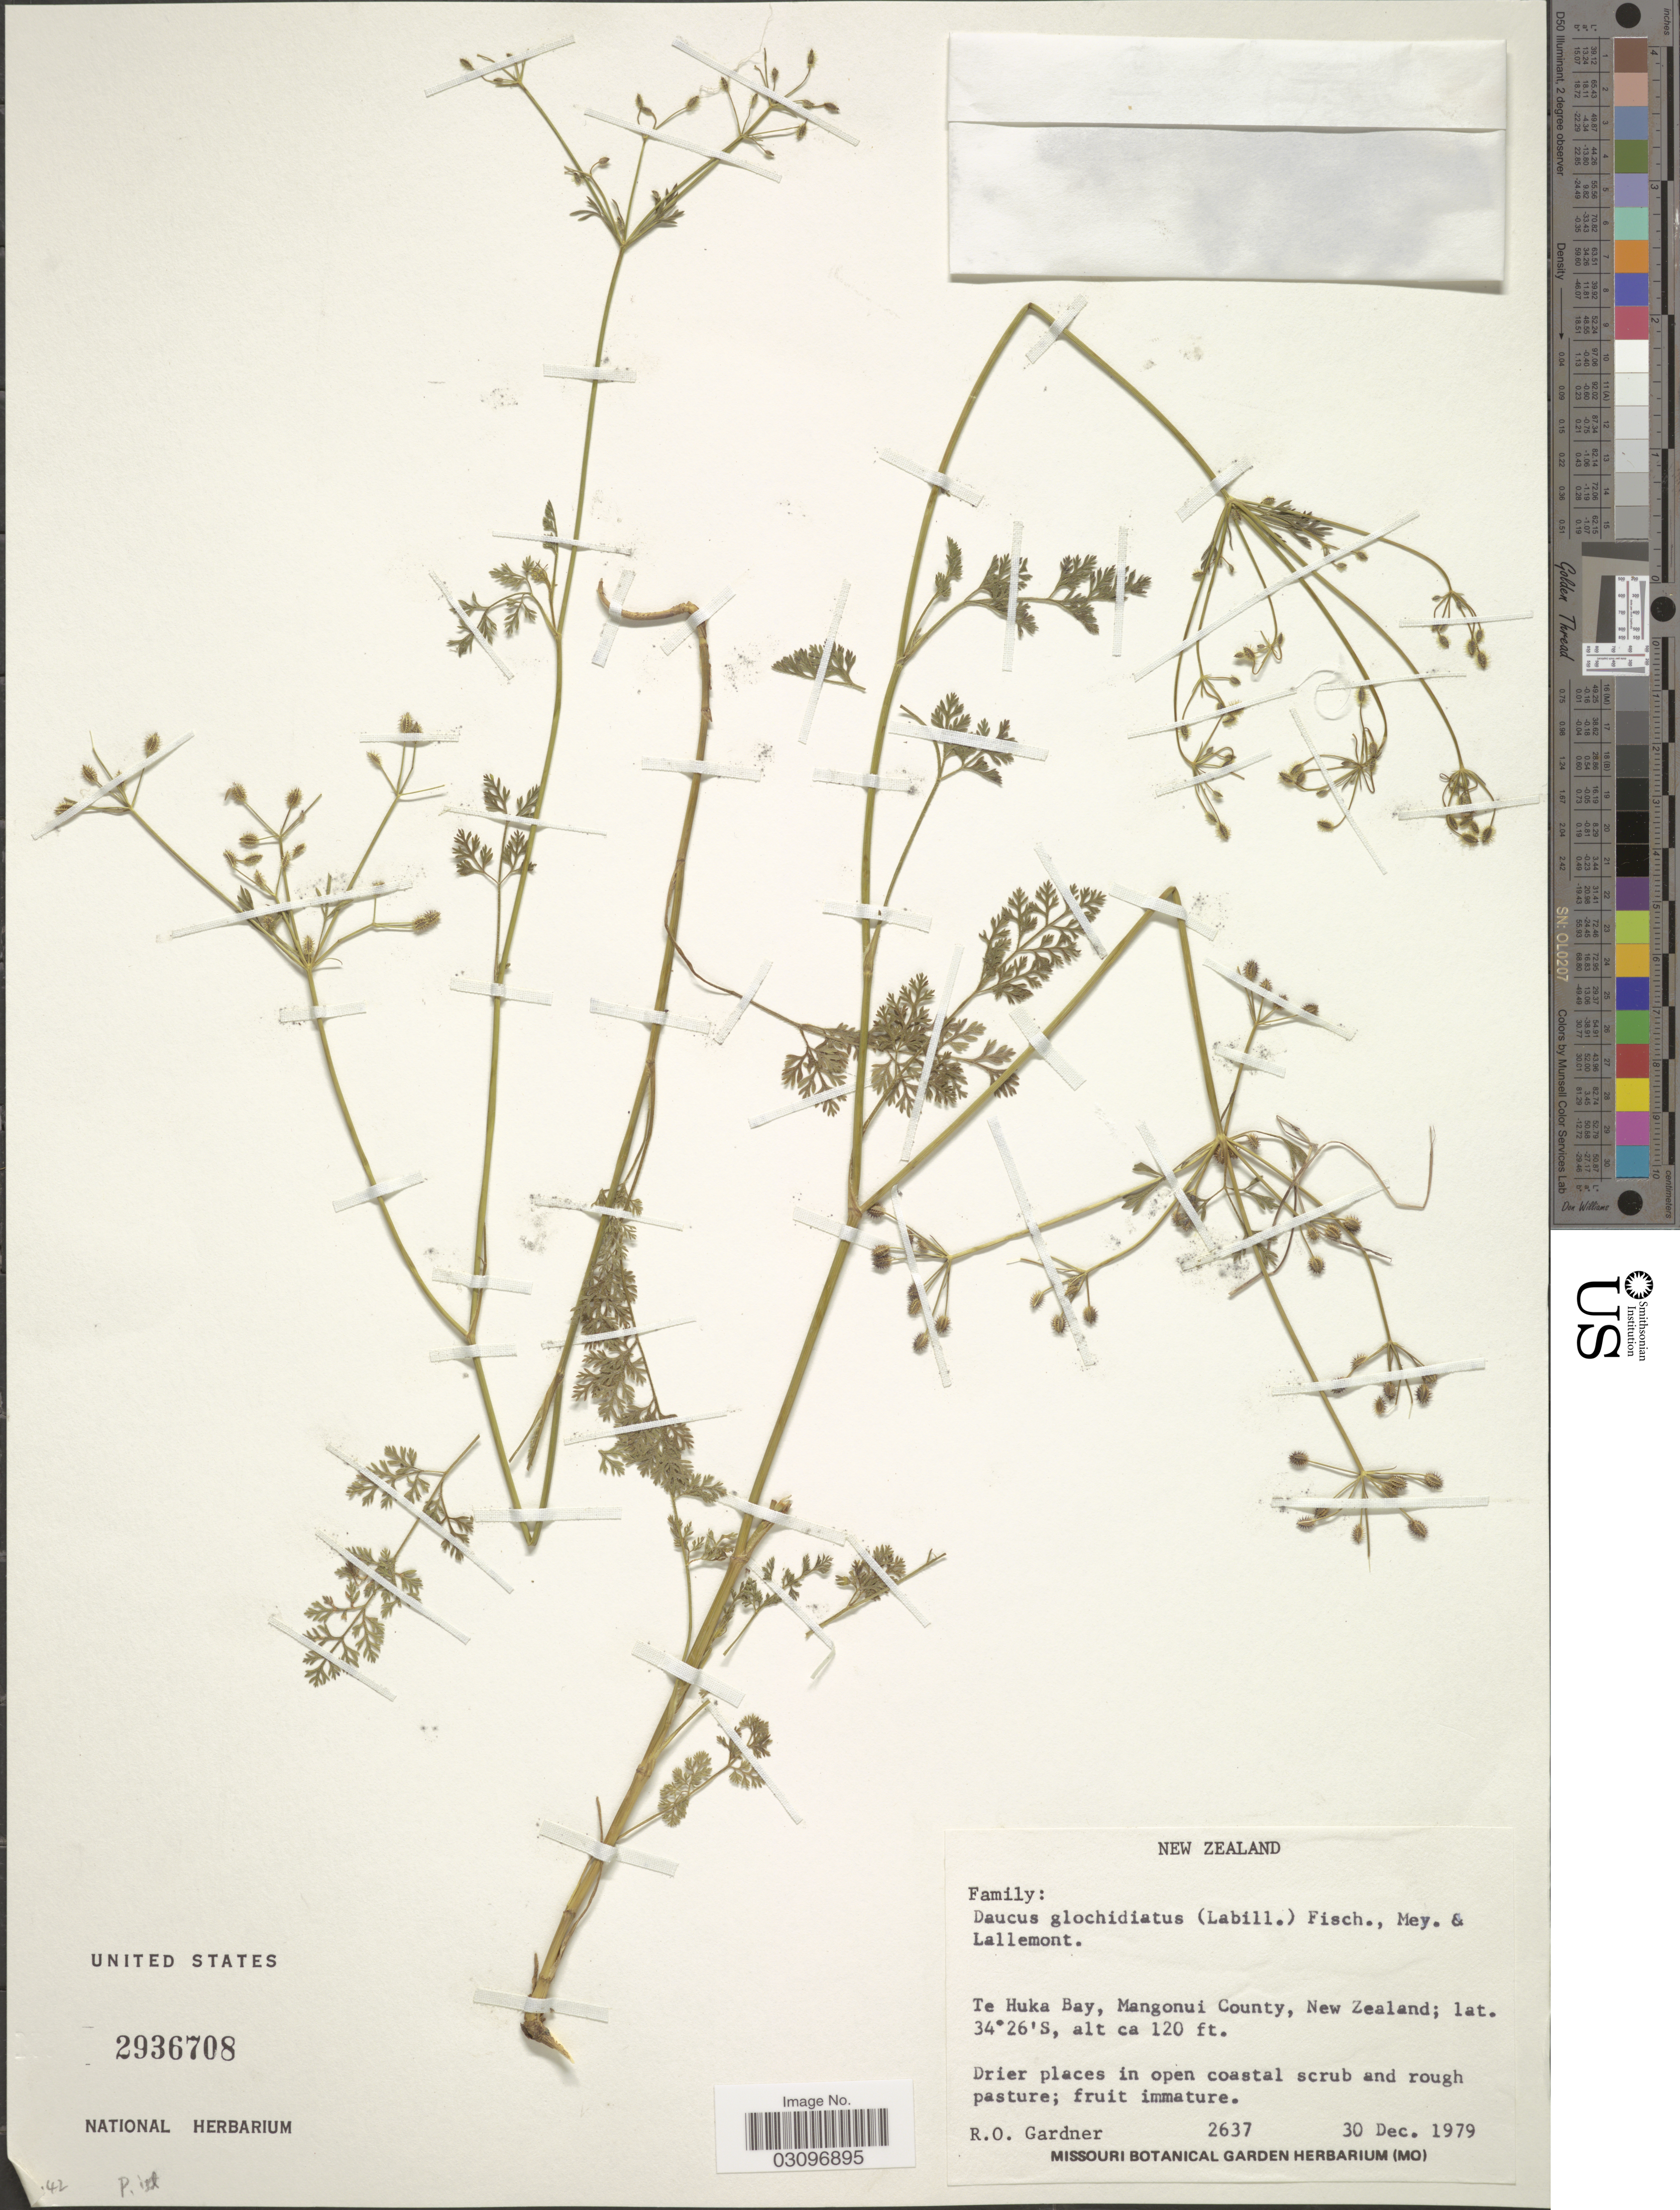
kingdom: Plantae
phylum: Tracheophyta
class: Magnoliopsida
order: Apiales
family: Apiaceae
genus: Daucus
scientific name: Daucus glochidiatus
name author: (Labill.) Fisch. et al.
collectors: R. O. Gardner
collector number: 2637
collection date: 1979-12-30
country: New Zealand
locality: Te Huka Bay, Mangonoui County.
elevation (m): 37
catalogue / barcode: US 2936708